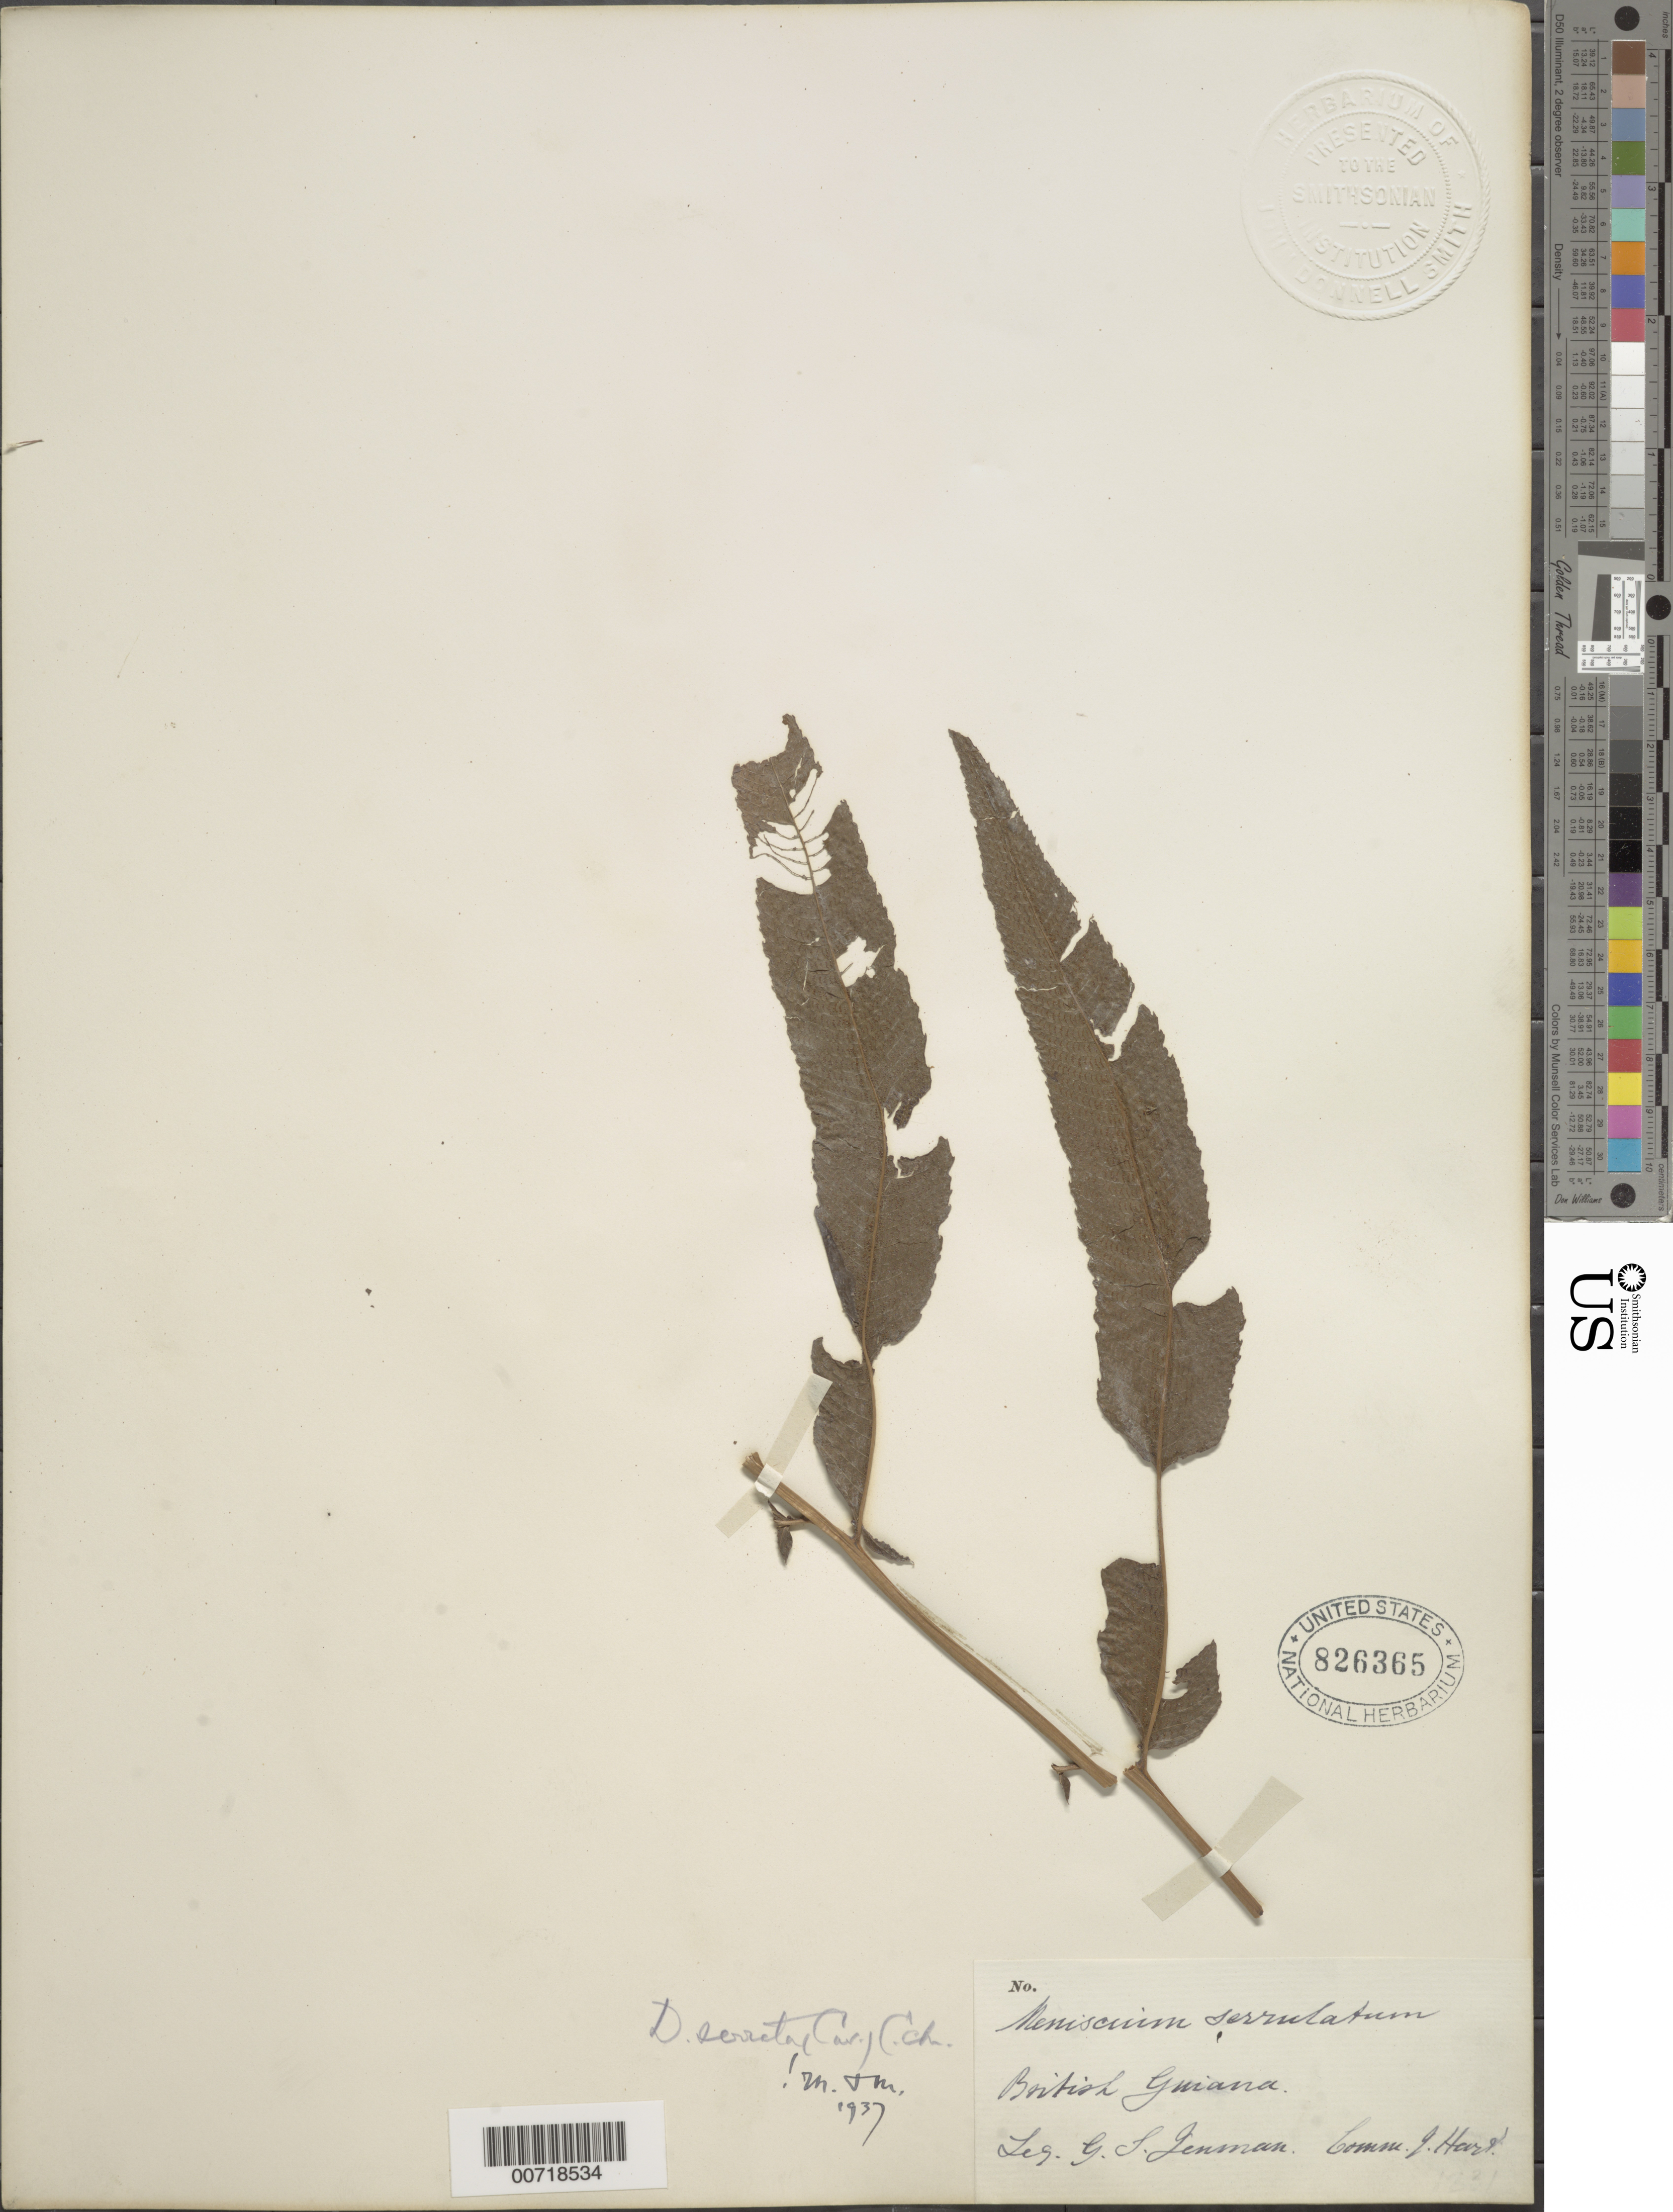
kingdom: Plantae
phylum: Tracheophyta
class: Polypodiopsida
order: Polypodiales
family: Thelypteridaceae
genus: Meniscium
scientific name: Meniscium serratum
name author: Cav.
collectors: G. S. Jenman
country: Guyana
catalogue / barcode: US 826365